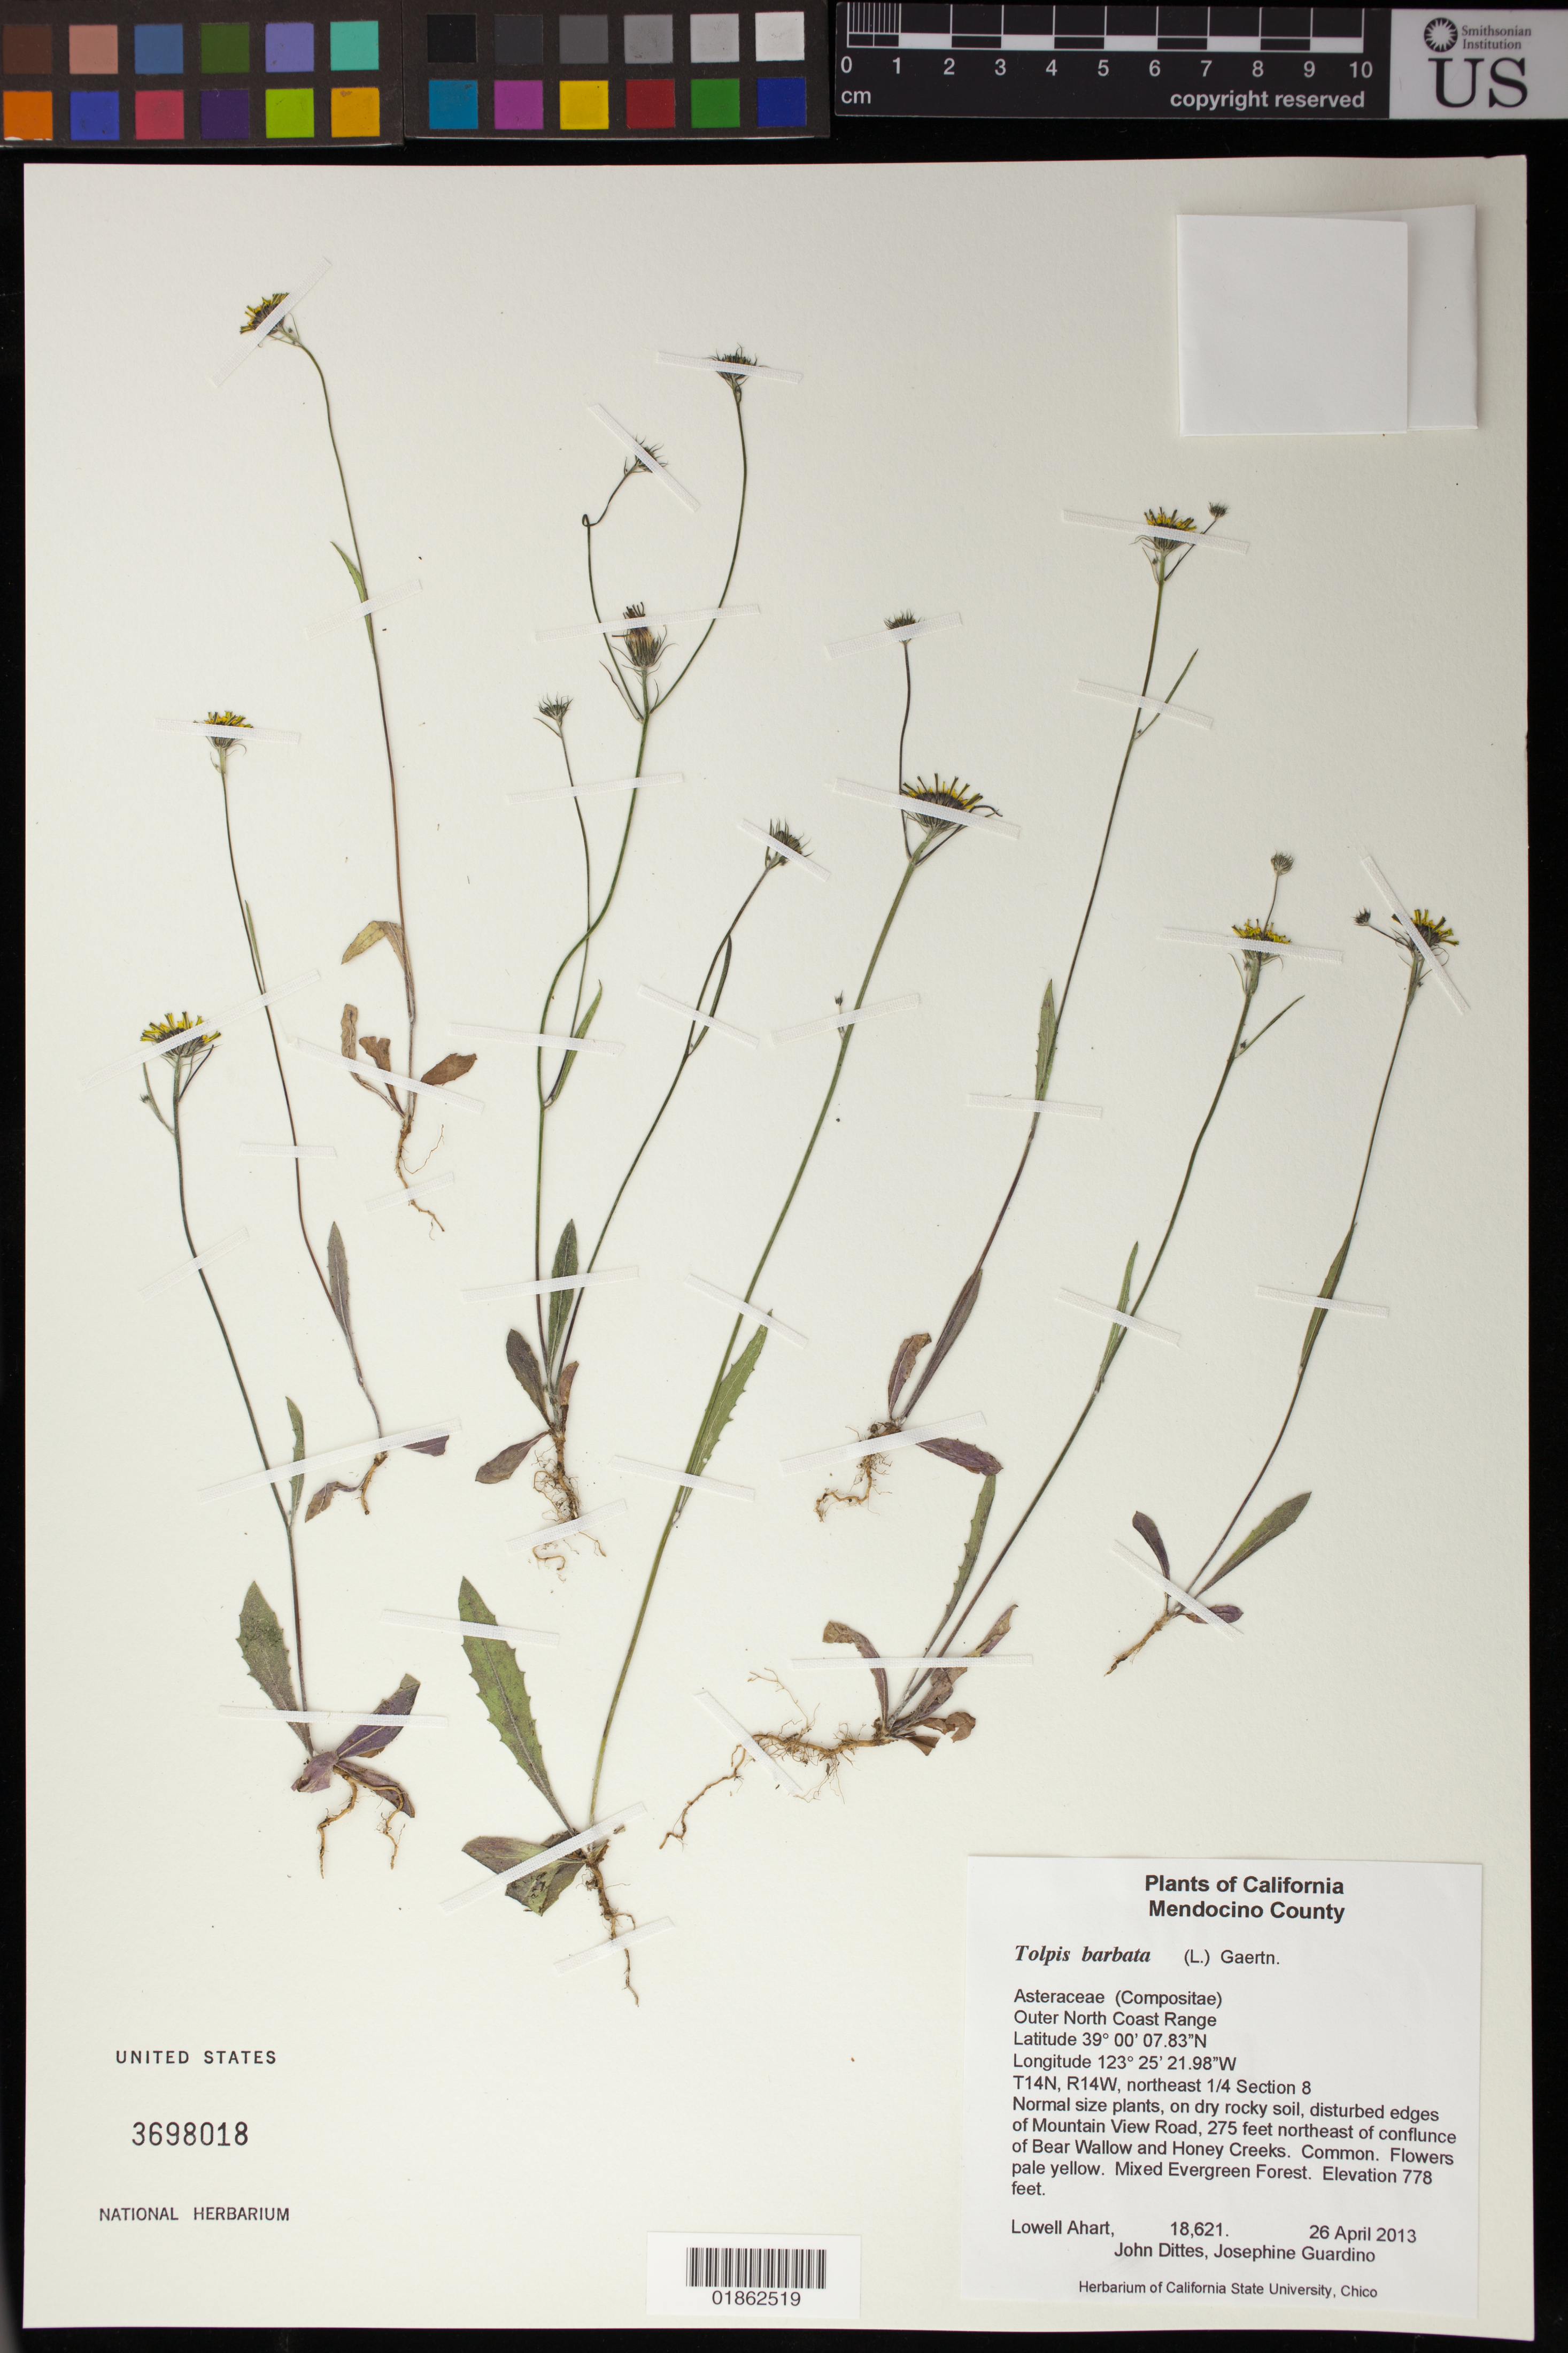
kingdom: Plantae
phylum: Tracheophyta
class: Magnoliopsida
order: Asterales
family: Asteraceae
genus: Tolpis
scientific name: Tolpis barbata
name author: (L.) Gaertn.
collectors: L. Ahart, J. Dittes & J. Guardino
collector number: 18621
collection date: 2013-04-26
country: United States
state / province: California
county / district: Colusa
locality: Outer North Coast Range, disturbed edges of Mountain View Road, 275 feet northeast of confluence of Bear Wallow and Honey Creeks.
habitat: Mixed Evergreen Forest.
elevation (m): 237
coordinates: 39 00 07.83 N, 123 25 21.98 W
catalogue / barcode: US 3698018